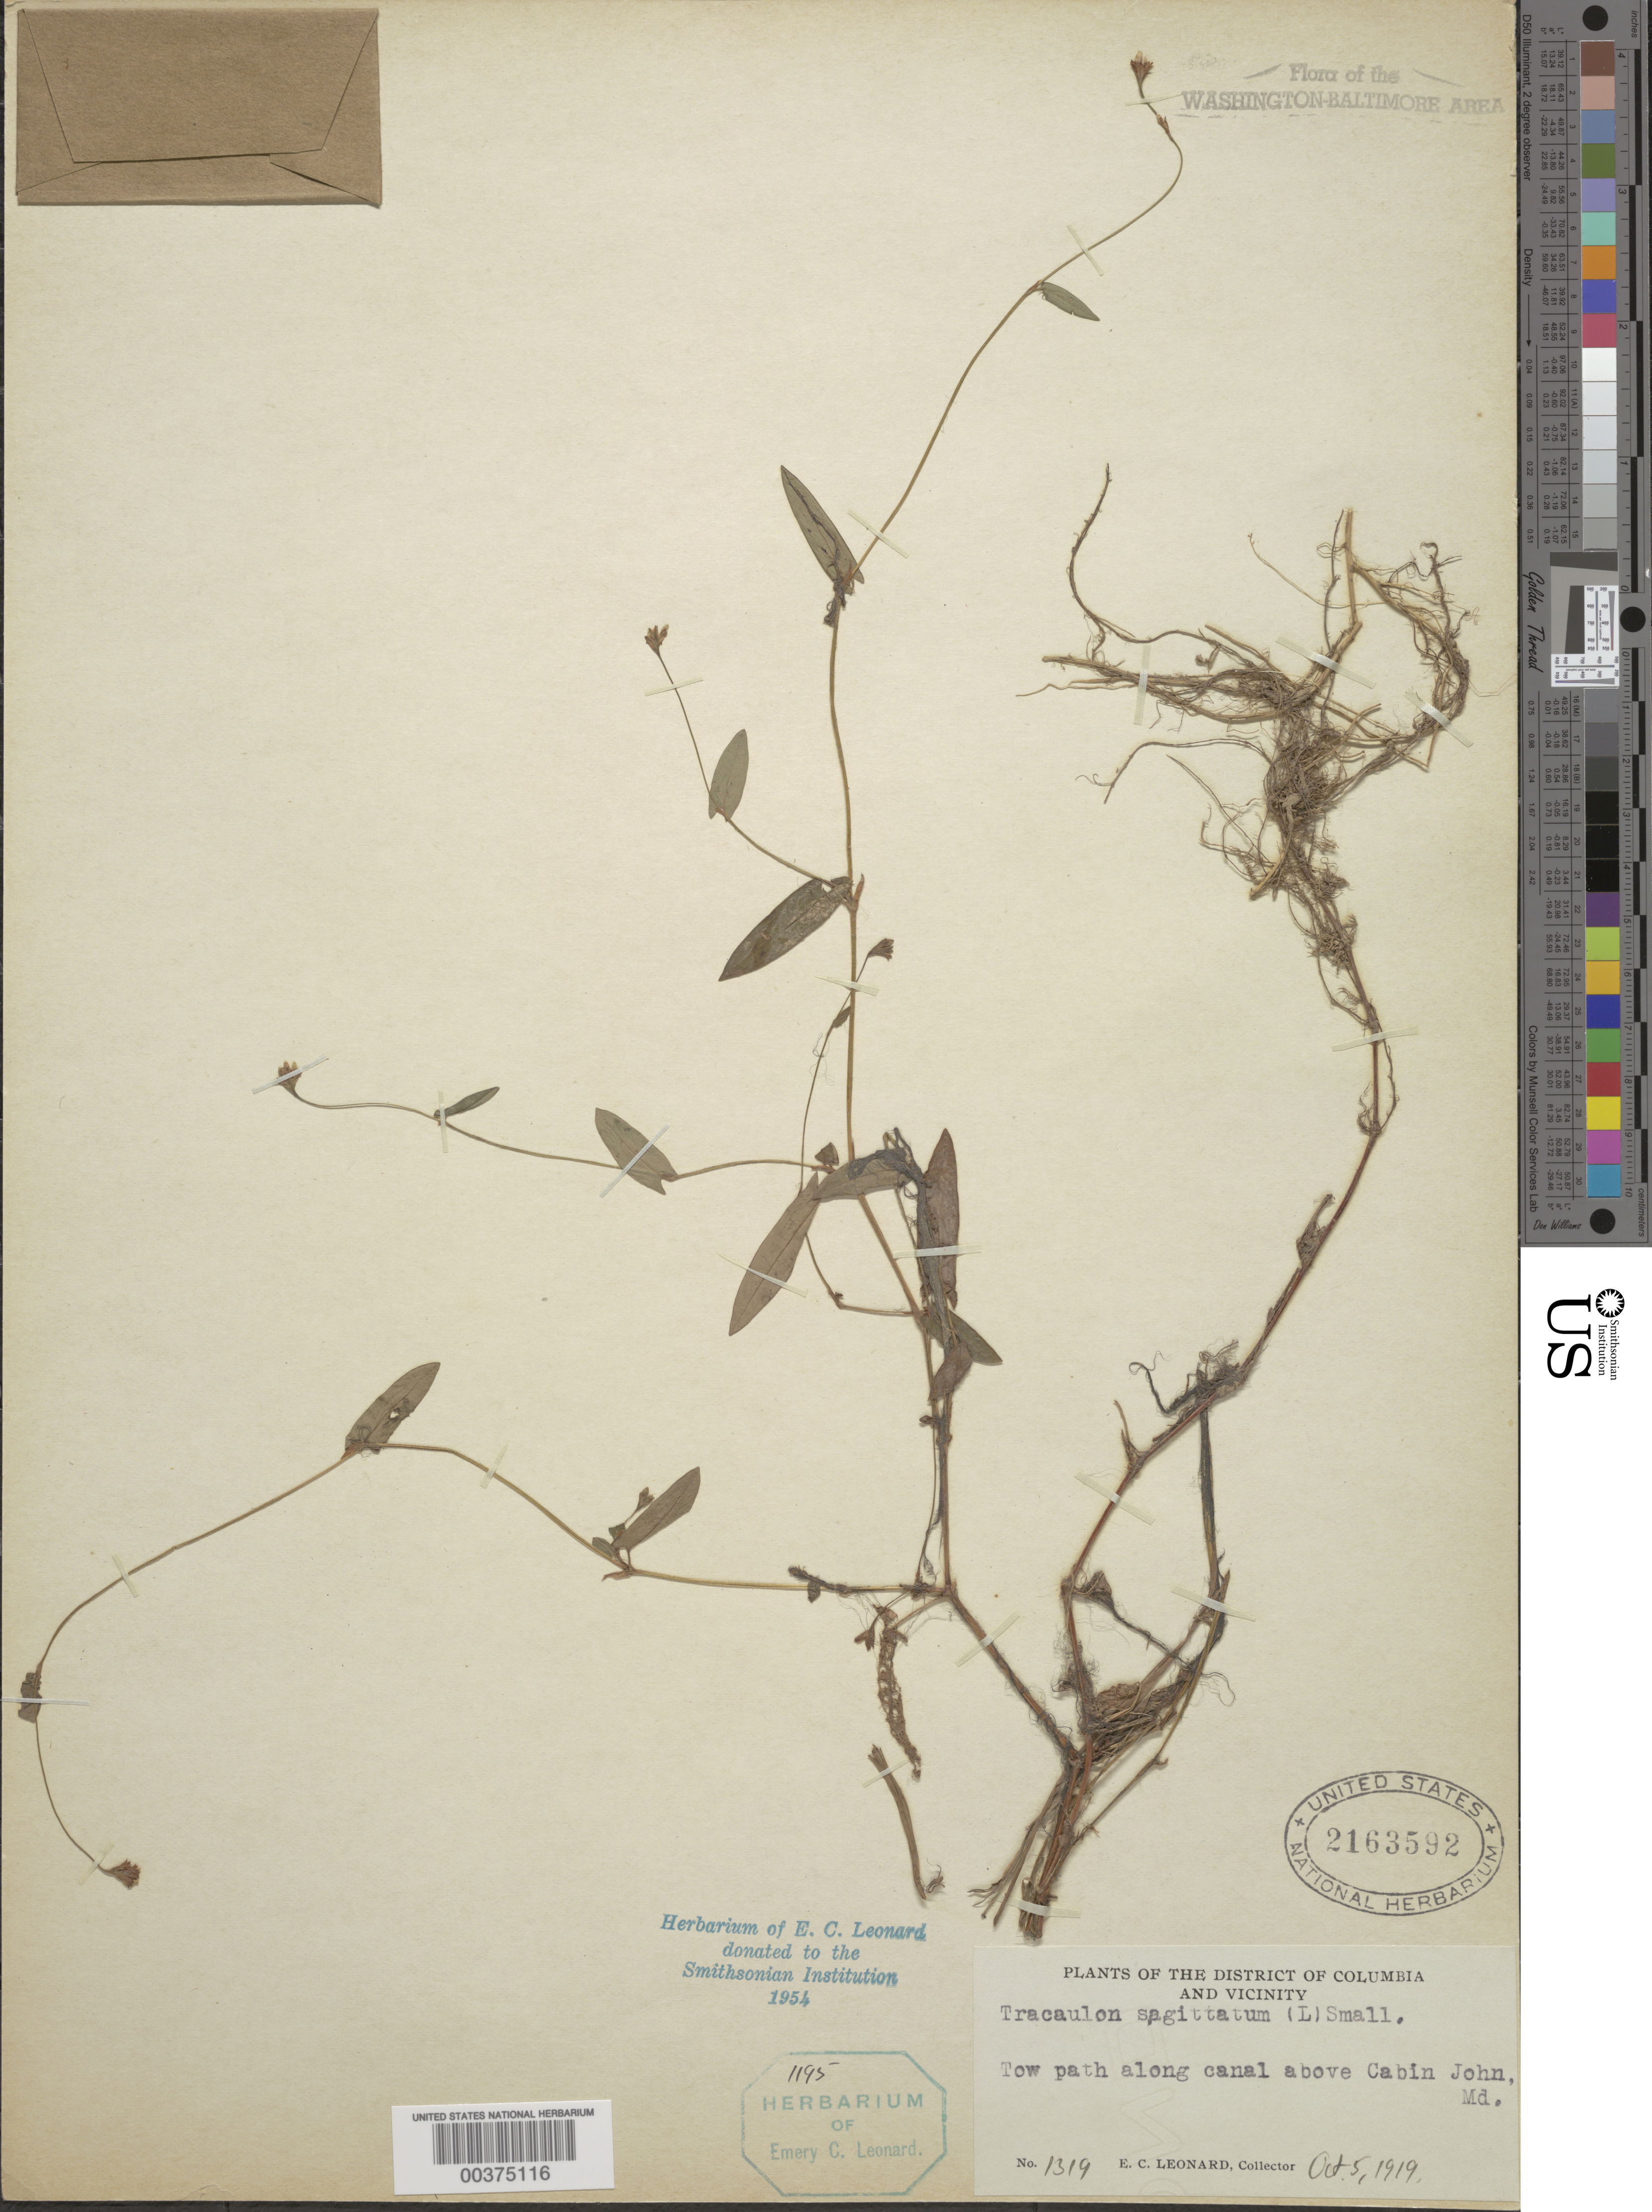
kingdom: Plantae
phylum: Tracheophyta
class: Magnoliopsida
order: Caryophyllales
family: Polygonaceae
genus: Persicaria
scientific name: Persicaria sagittata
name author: (L.) H. Gross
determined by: Atha, D. E.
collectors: E. C. Leonard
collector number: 1319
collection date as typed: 05 Oct 1919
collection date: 1919-10-05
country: United States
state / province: Maryland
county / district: Montgomery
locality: C. & O. Canal above Cabin John C. and O. Canal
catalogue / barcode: US 2163592